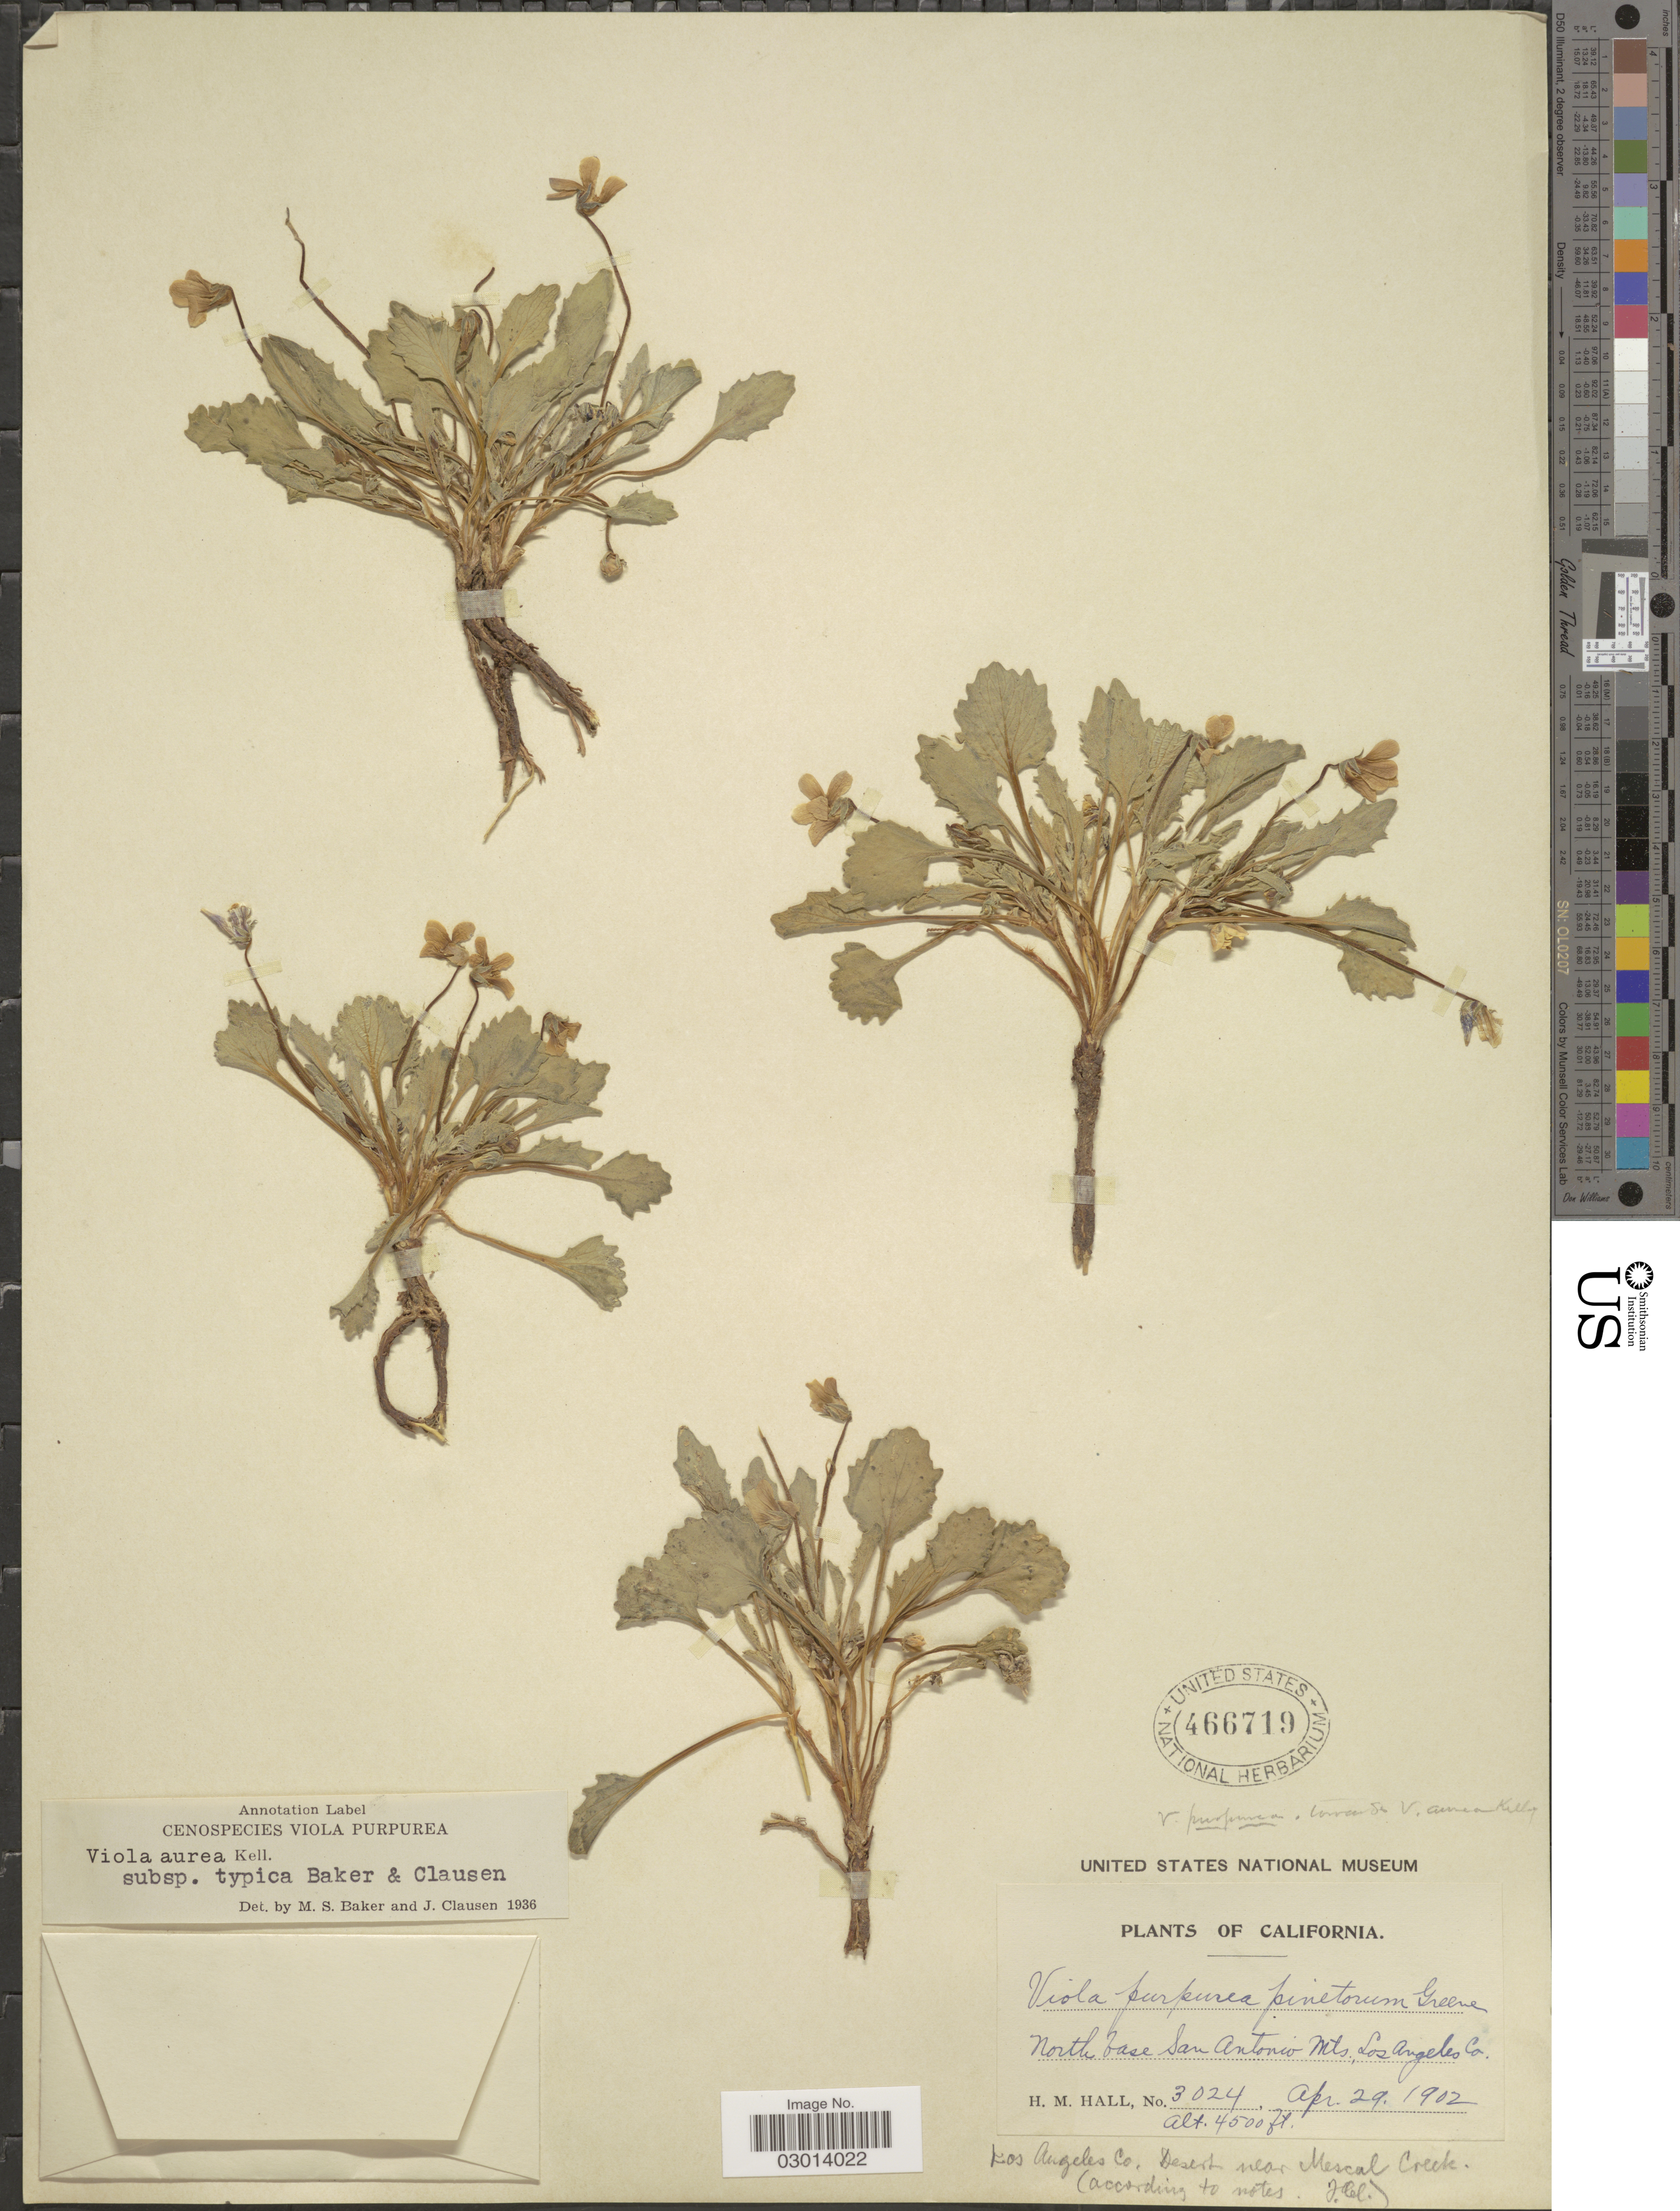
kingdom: Plantae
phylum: Tracheophyta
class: Magnoliopsida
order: Malpighiales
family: Violaceae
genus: Viola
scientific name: Viola purpurea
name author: Kellogg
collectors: H. M. Hall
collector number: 3024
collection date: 1902-04-29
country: United States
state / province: California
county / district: Los Angeles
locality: North base San Antonio Mts., Los Angeles Co. Los Angeles Co. Desert near Mescal Creek.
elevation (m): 1372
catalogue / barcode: US 466719